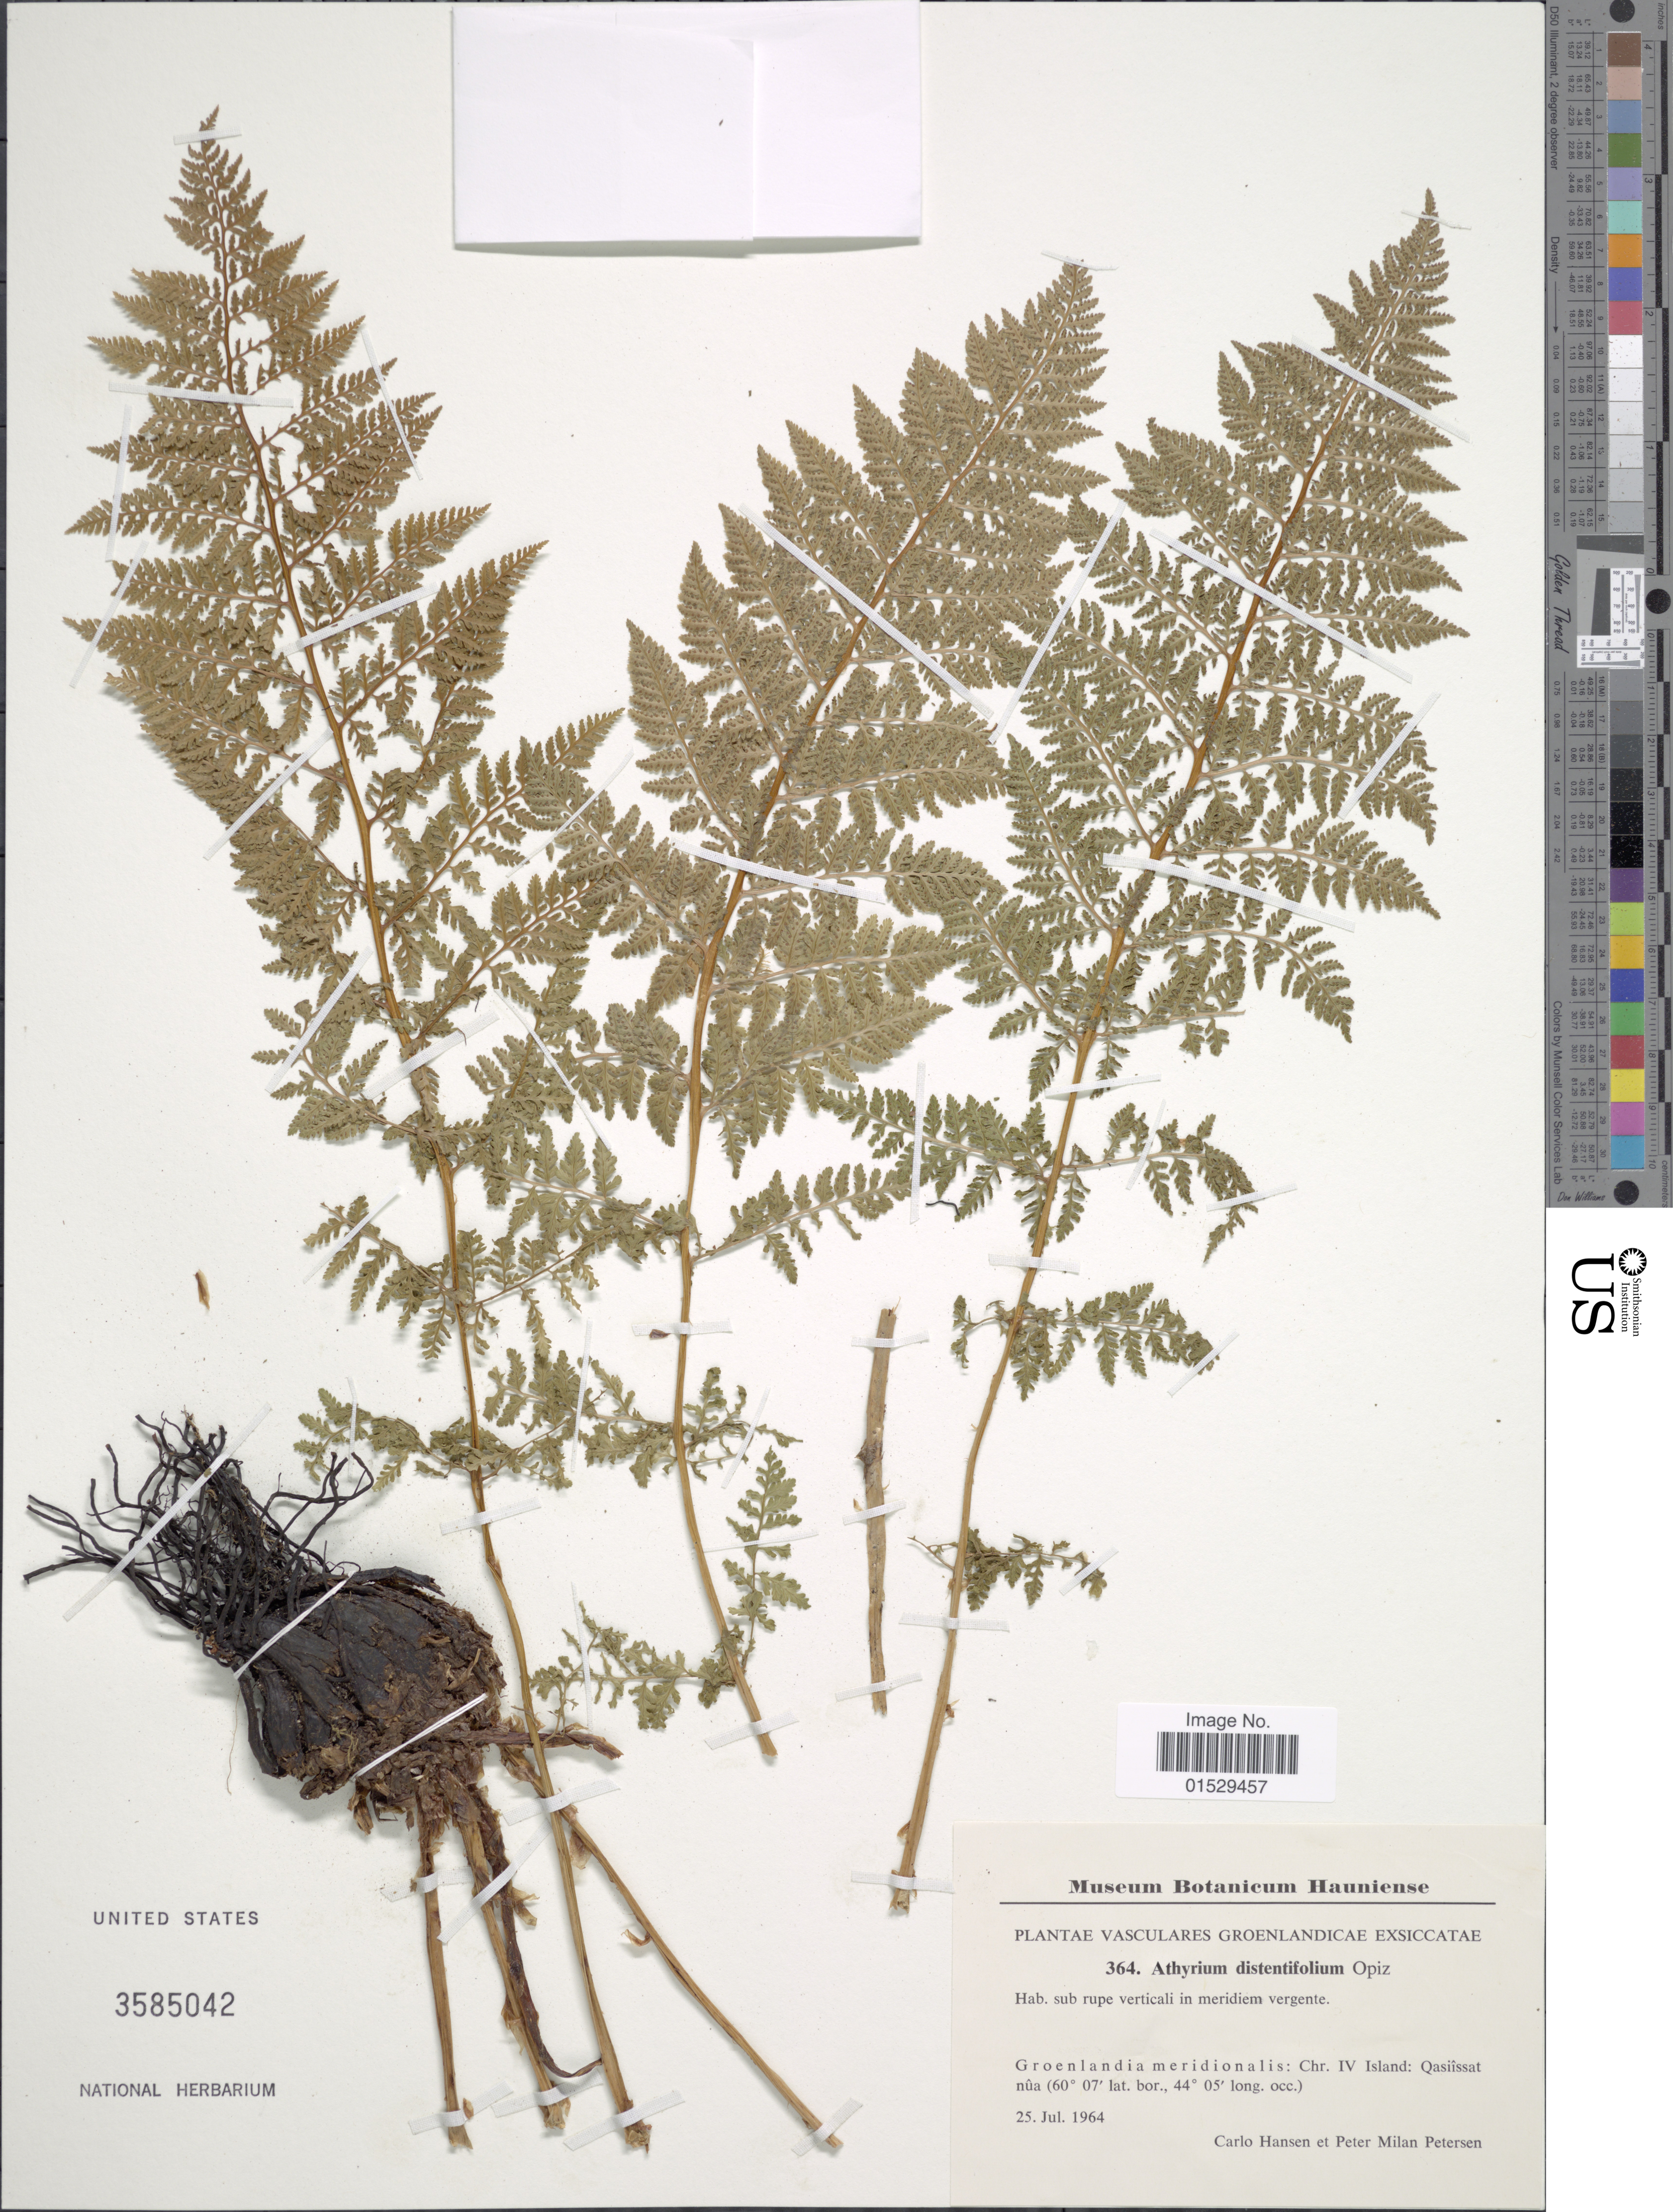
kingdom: Plantae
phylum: Tracheophyta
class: Polypodiopsida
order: Polypodiales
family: Athyriaceae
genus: Athyrium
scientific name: Athyrium distentifolilum subsp. americanum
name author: (Butters) Hultén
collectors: C. Hansen & P. Petersen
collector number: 364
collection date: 1964-07-25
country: Greenland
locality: Groenlandicae, Groenlandia meridionalis: Chr. 4 Island: Qasiissat nua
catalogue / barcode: US 3585042